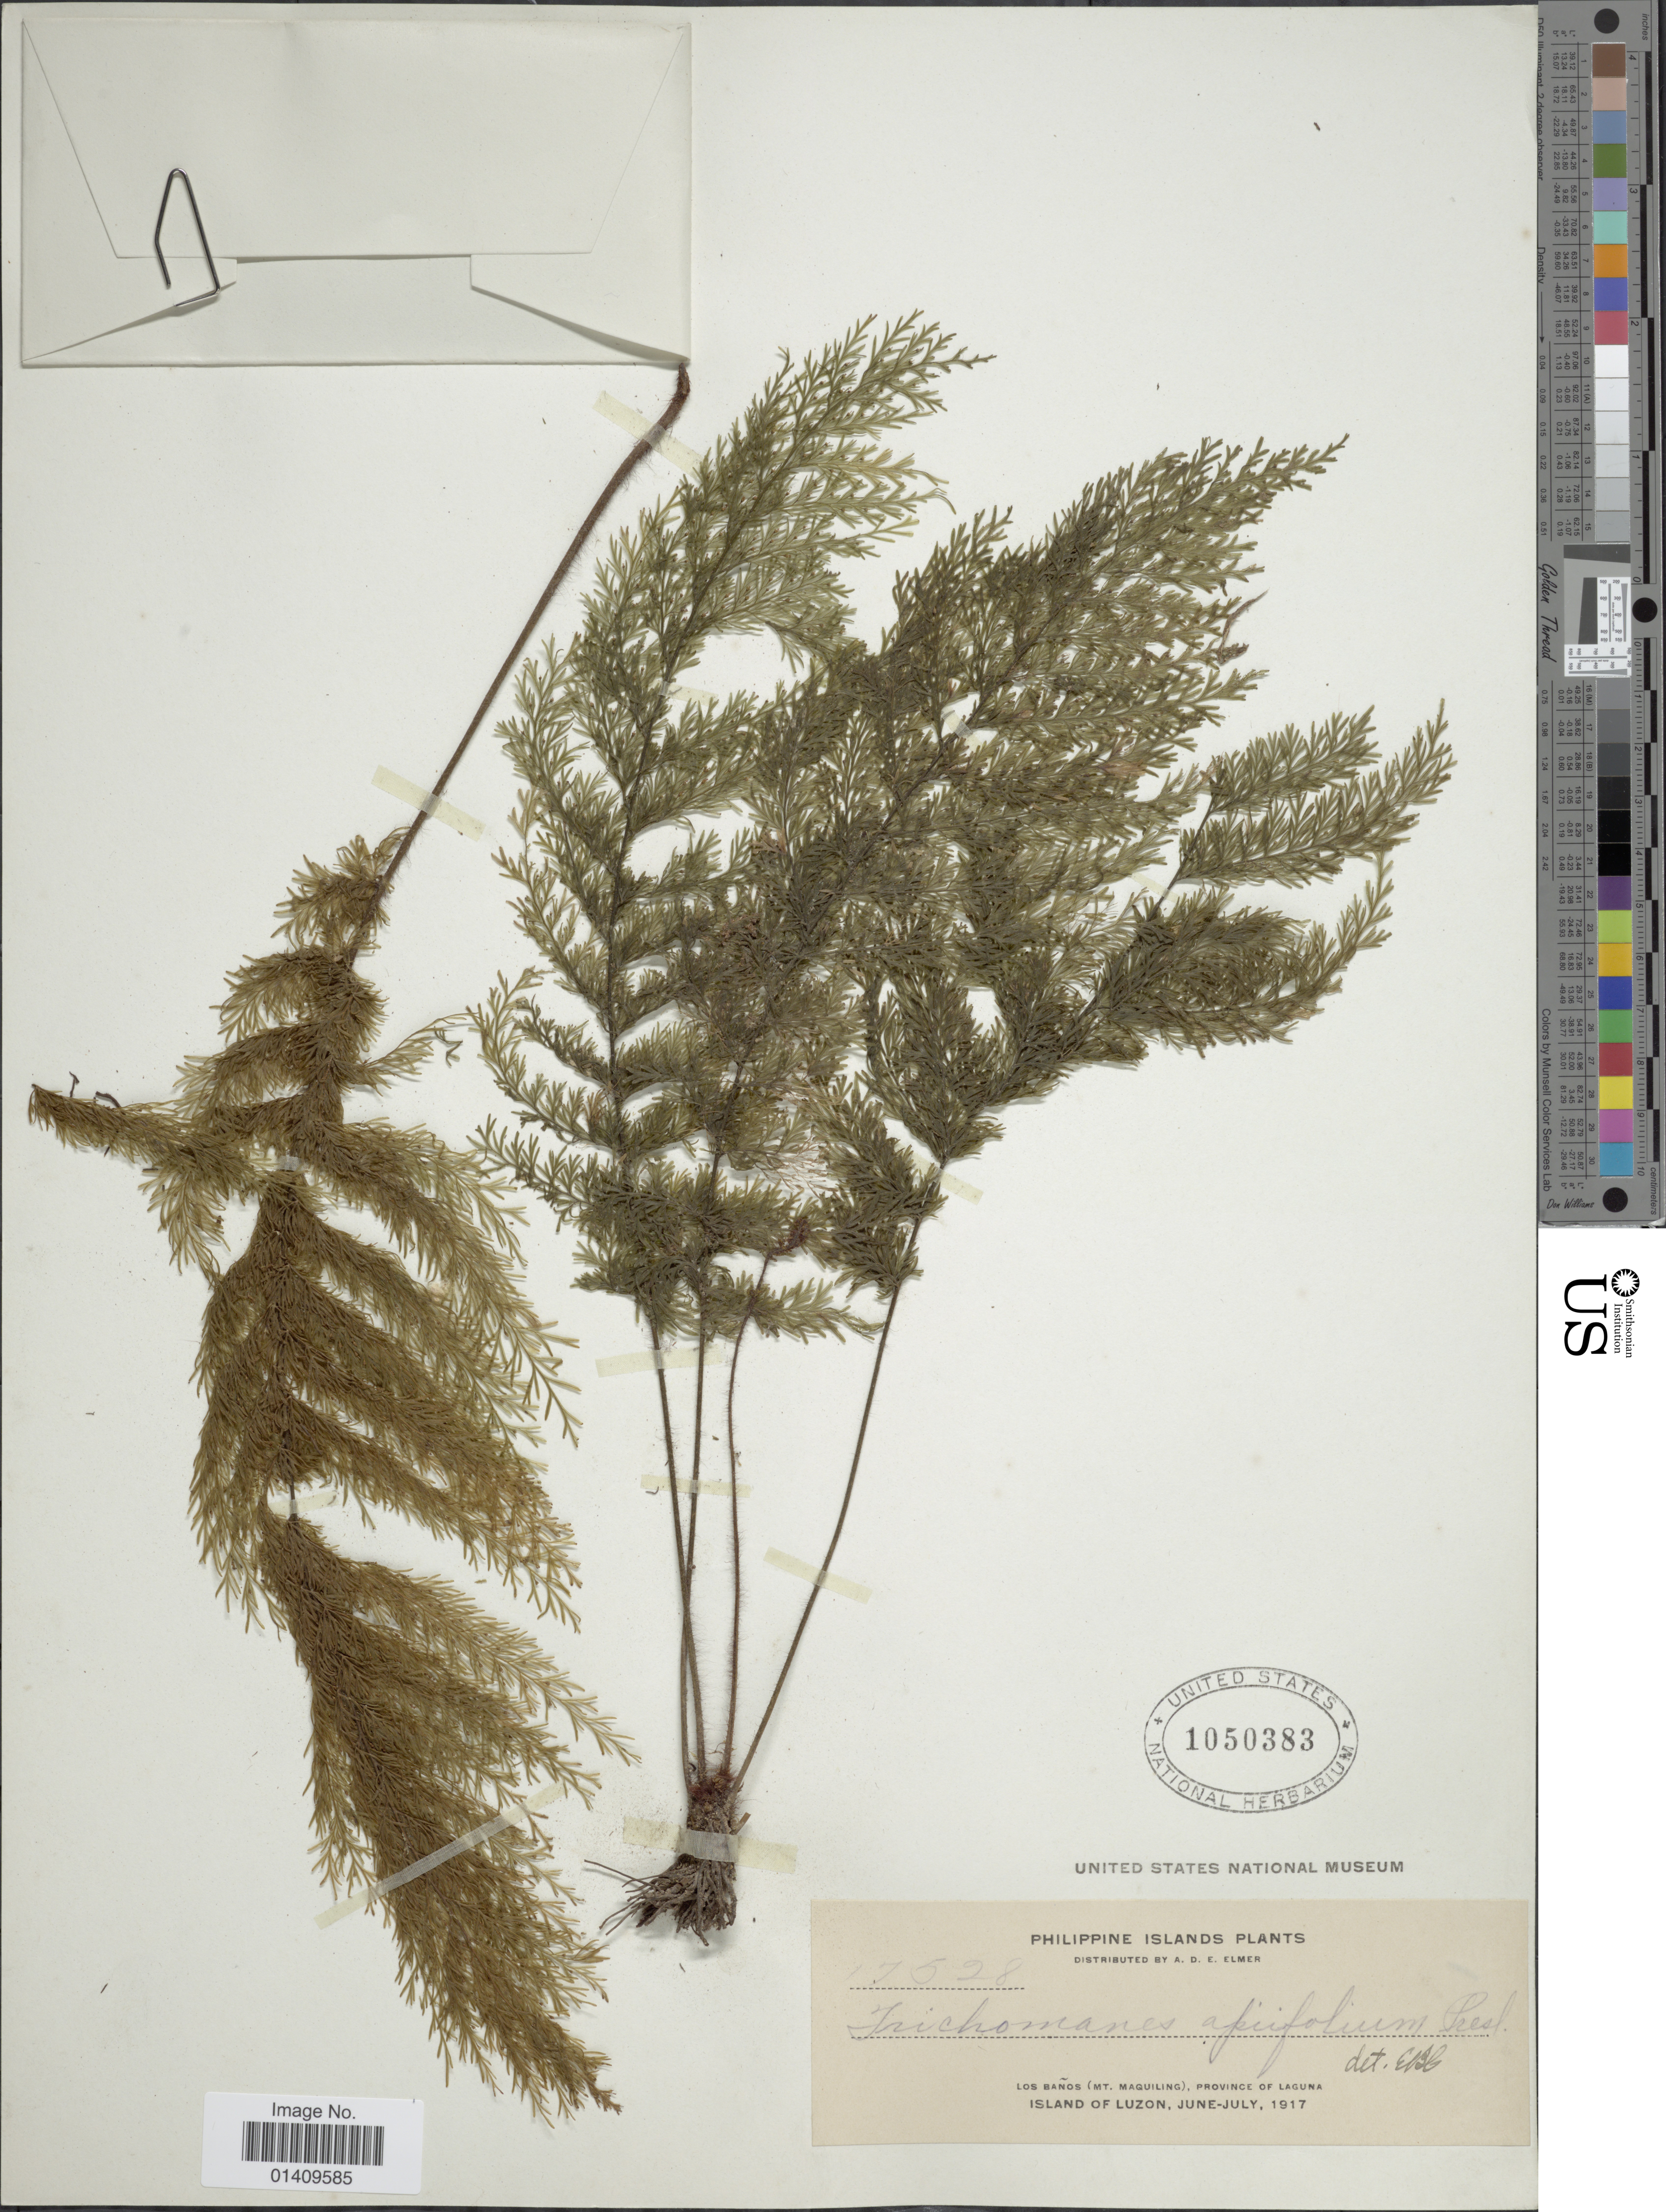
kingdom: Plantae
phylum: Tracheophyta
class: Polypodiopsida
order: Hymenophyllales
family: Hymenophyllaceae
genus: Callistopteris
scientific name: Callistopteris apiifolia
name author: (C. Presl) Copel.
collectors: A. D. E. Elmer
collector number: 17528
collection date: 1917-06/1917-07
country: Philippines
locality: Philippine islands plants Los Baños mt. Maquiling province of Laguna island of luzon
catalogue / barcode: US 1050383